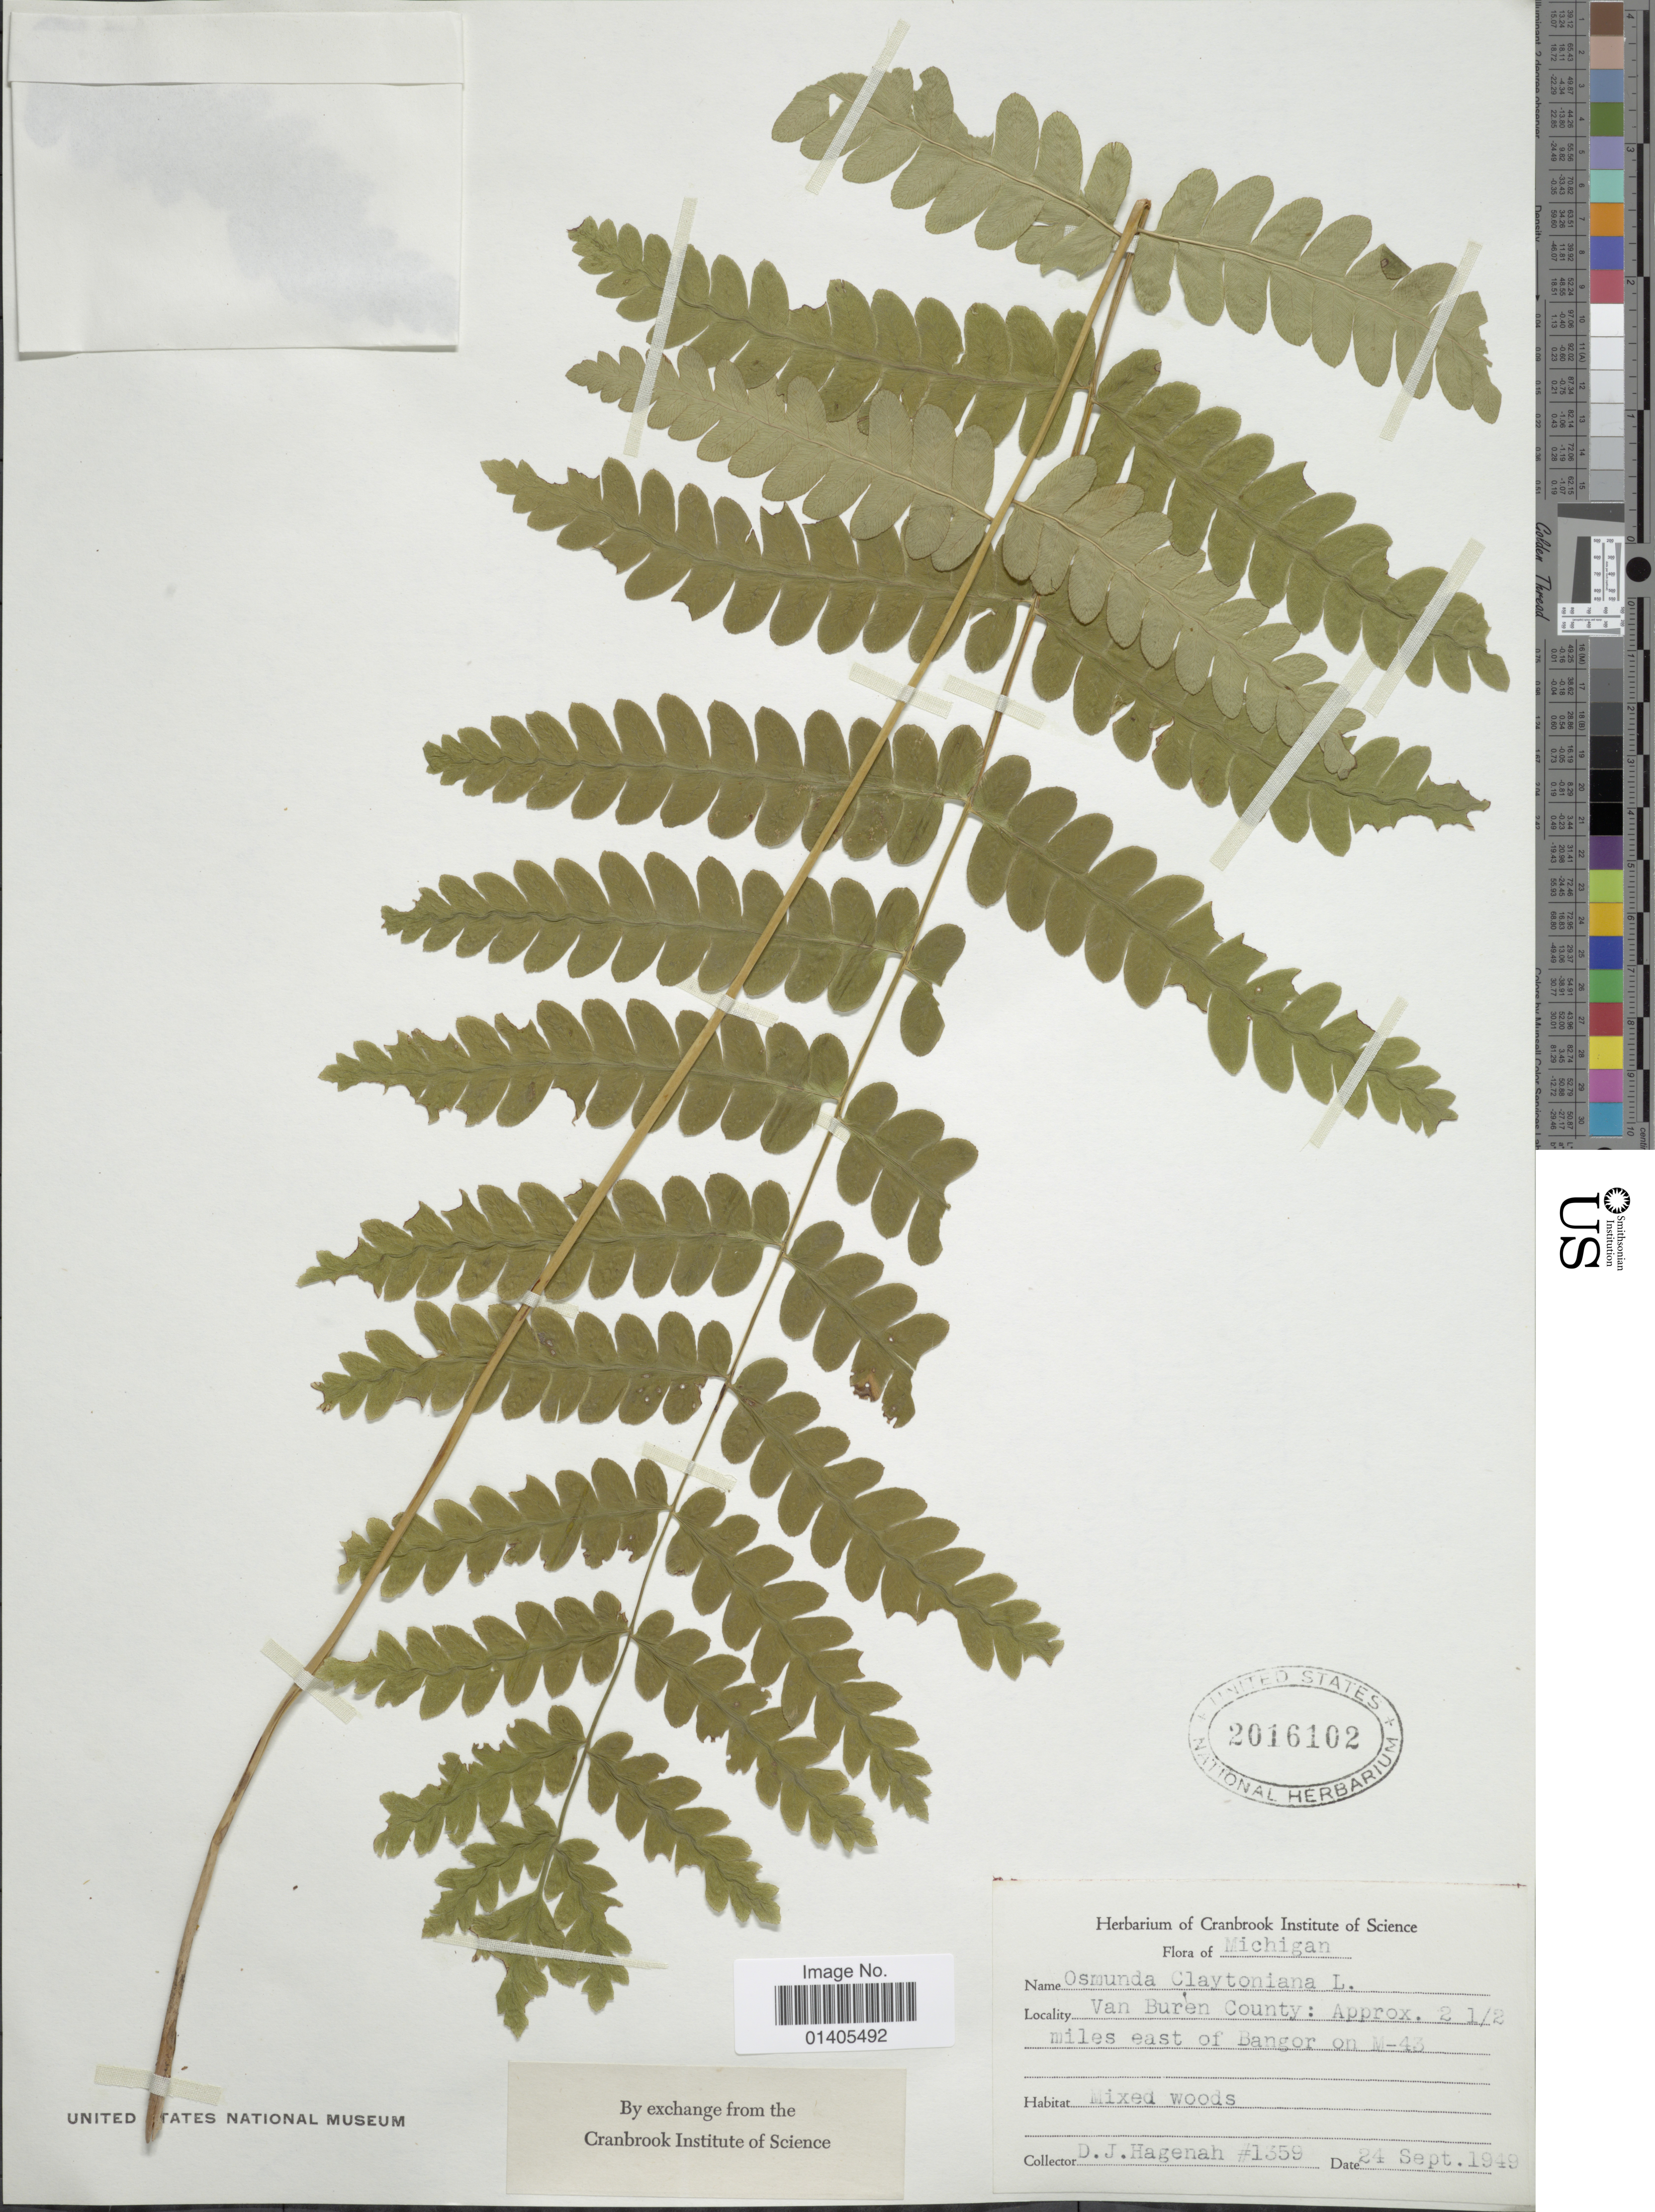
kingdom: Plantae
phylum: Tracheophyta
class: Polypodiopsida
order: Osmundales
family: Osmundaceae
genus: Osmunda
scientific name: Osmunda claytoniana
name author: (L.) Tagawa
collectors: D. Hagenah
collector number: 1359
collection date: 1949-09-24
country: United States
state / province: Michigan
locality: Van Buren County: Approx 2½ miles east of Bangor on M-43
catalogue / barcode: US 2016102